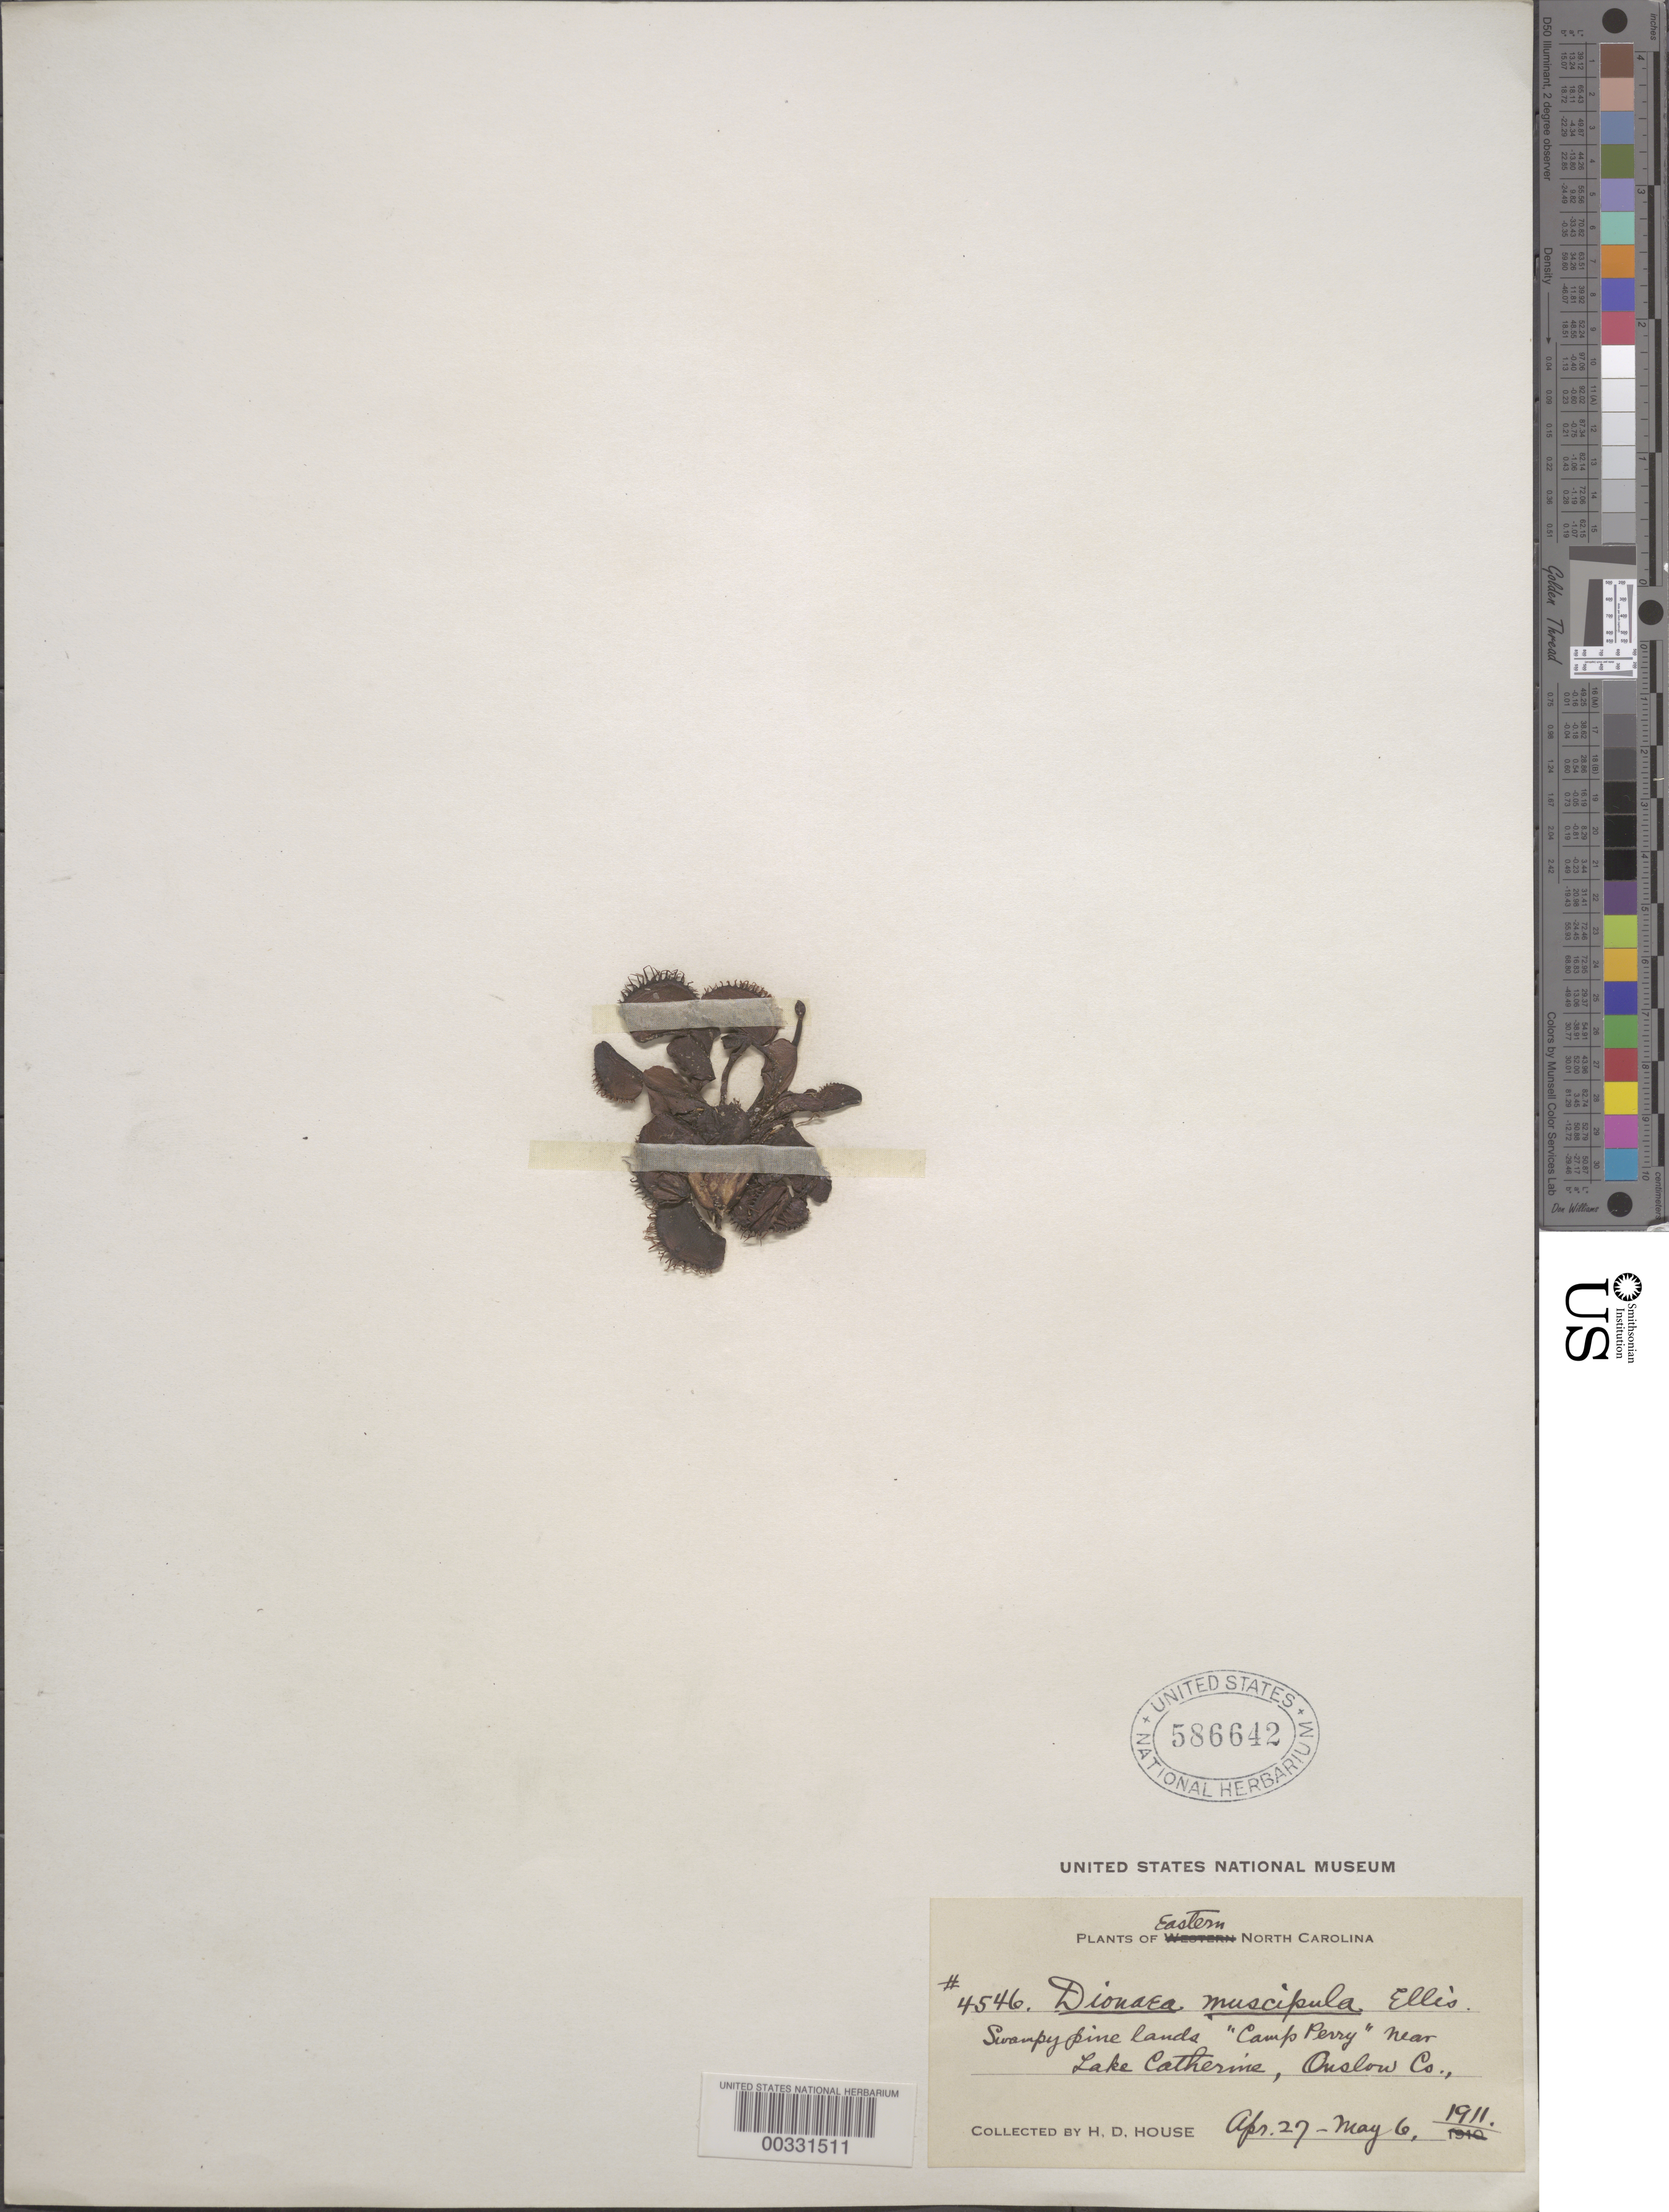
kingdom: Plantae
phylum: Tracheophyta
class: Magnoliopsida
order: Caryophyllales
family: Droseraceae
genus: Dionaea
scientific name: Dionaea muscipula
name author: J. Ellis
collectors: H. D. House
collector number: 4546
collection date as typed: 27 Apr 1911 to 06 May 1911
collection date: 1911-04-27/1911-05-06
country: United States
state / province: North Carolina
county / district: Onslow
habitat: Swampy pine lands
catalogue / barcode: US 586642